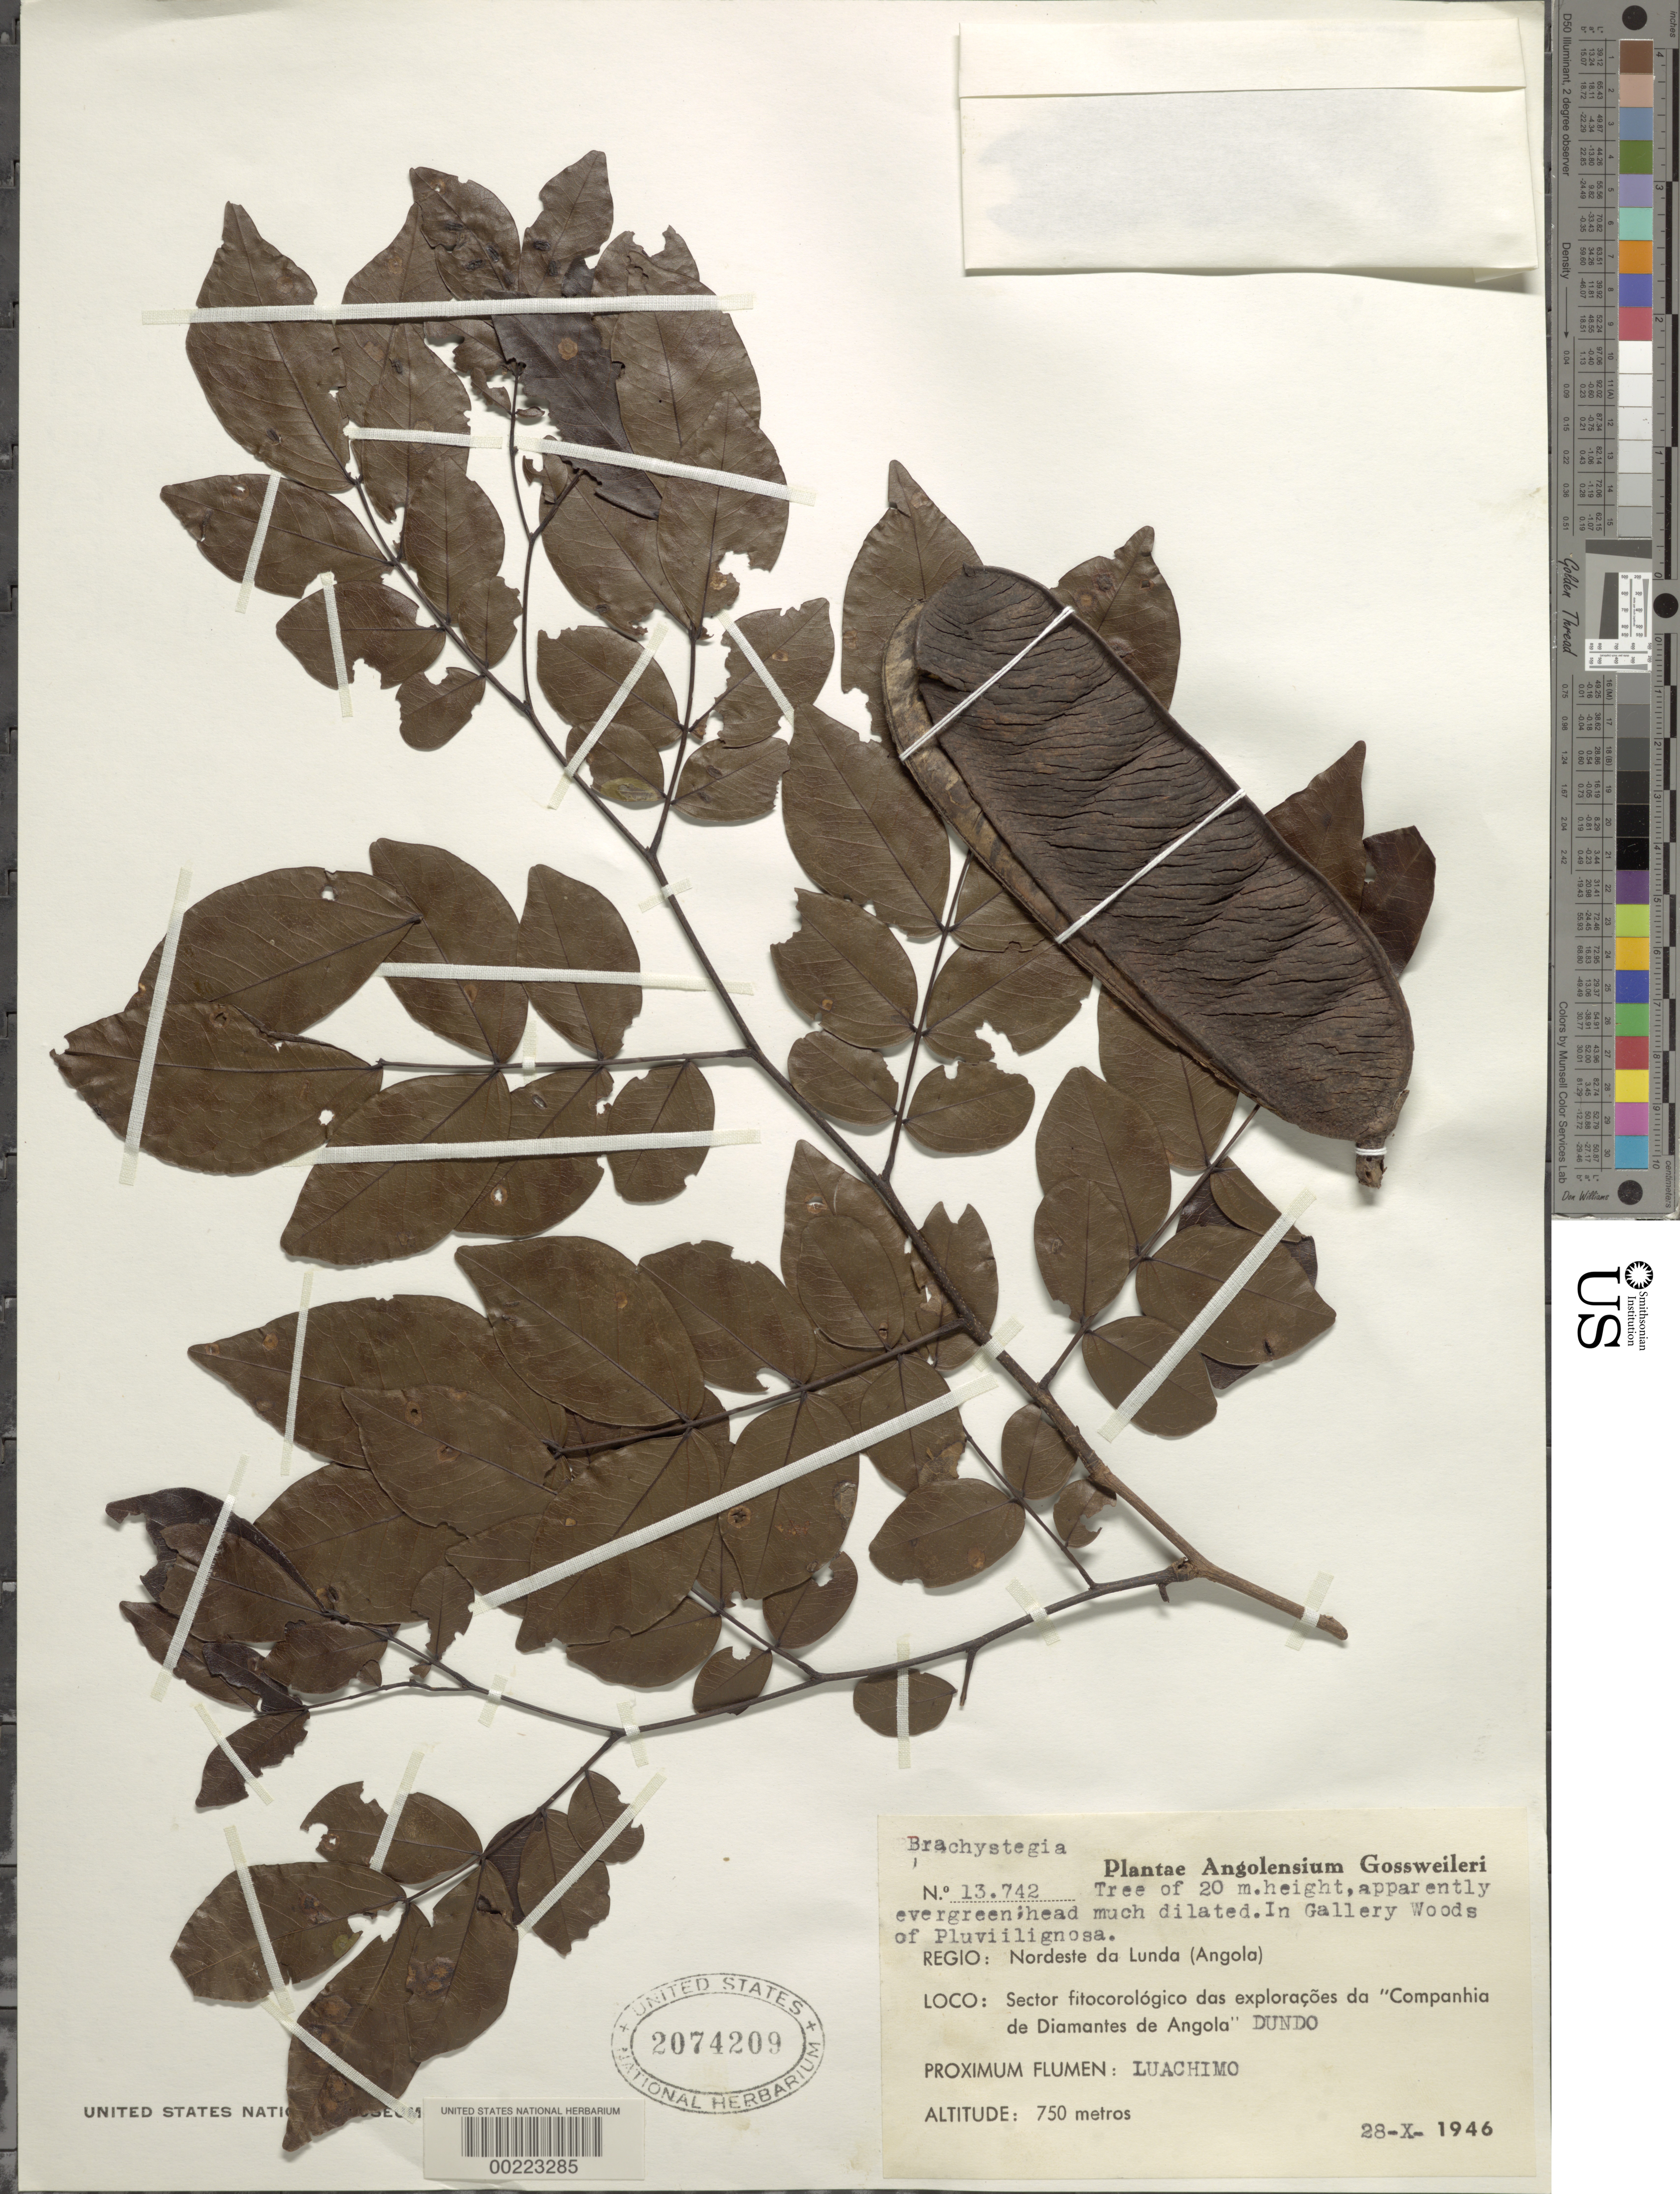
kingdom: Plantae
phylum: Tracheophyta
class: Magnoliopsida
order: Fabales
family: Fabaceae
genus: Brachystegia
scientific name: Brachystegia sp.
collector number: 13742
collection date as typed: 28 Oct 1946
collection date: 1946-10-28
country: Angola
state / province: Lunda Norte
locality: NE of Lunda; Dundo; near Luachimo River; in gallery woods of Pluviilignosa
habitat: Gallery woods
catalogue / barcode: US 2074209